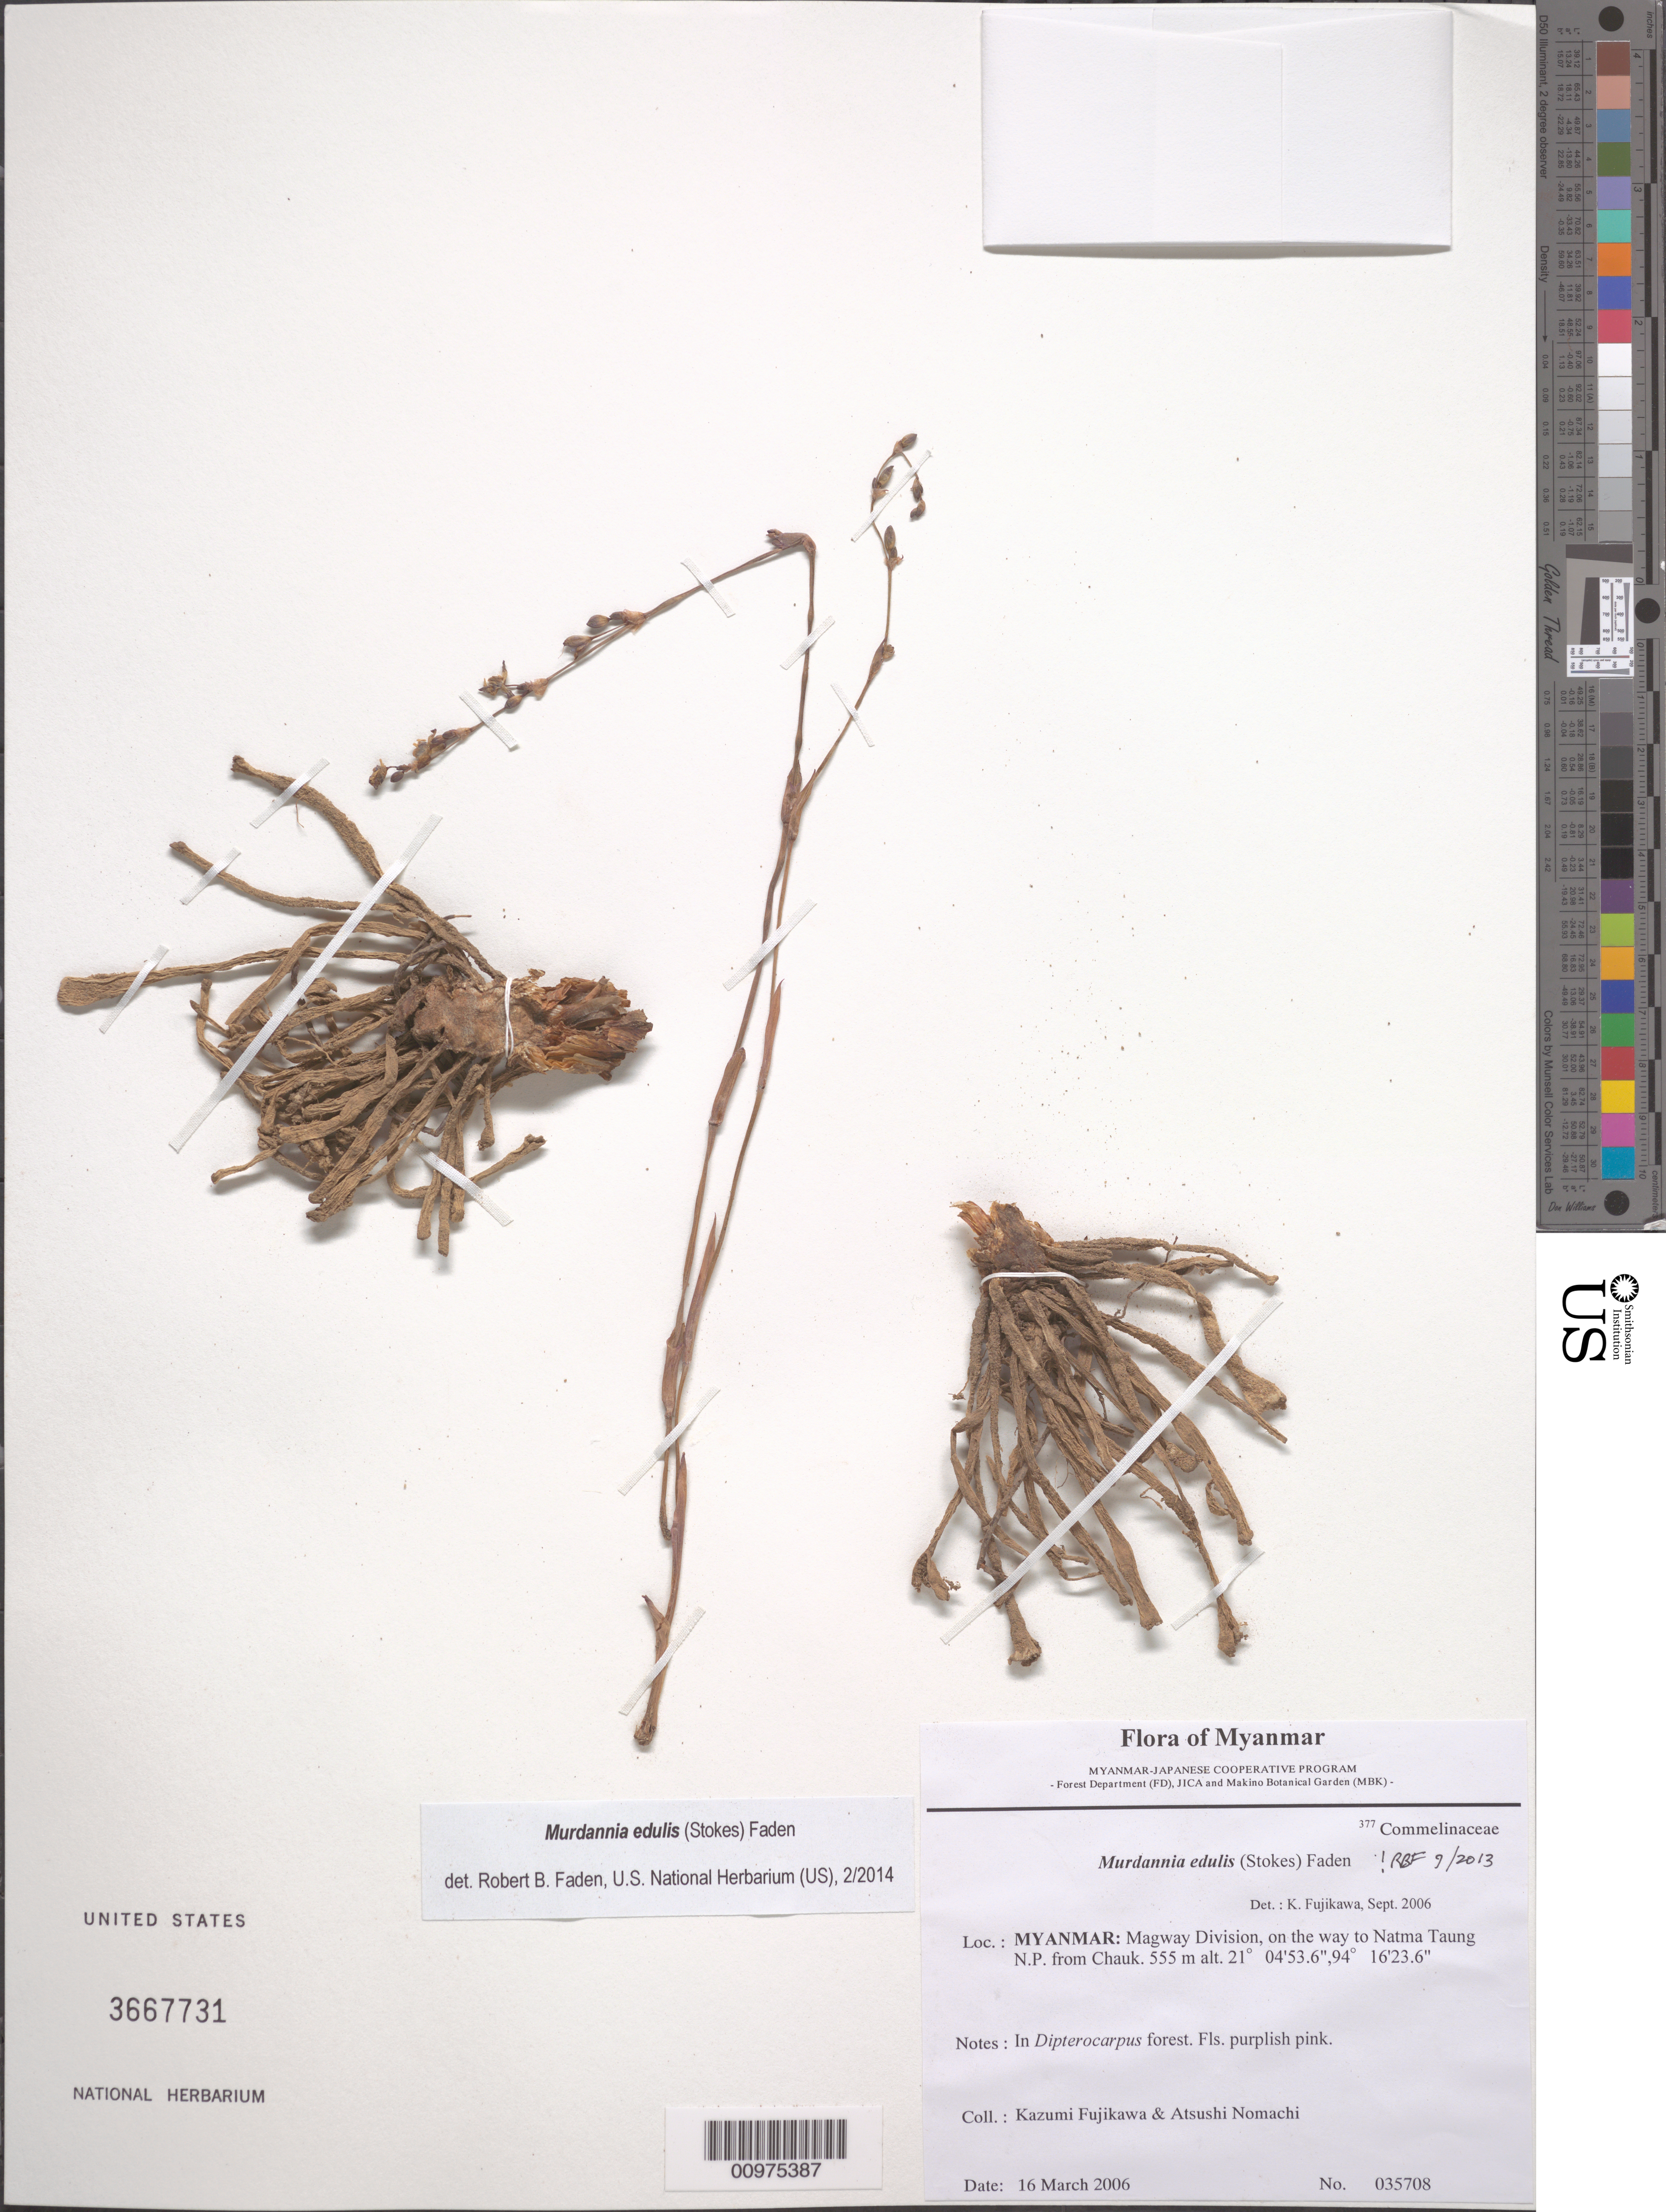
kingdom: Plantae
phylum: Tracheophyta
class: Liliopsida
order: Commelinales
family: Commelinaceae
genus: Murdannia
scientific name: Murdannia edulis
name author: (Stokes) Faden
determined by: Faden, Robert B., (US), Smithsonian Institution - National Museum of Natural History (UNITED STATES)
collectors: K. Fujikawa & A. Nomachi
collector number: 035708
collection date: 2006-03-16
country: Myanmar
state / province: Magway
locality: on the way to Natma Taung N.P. from Chauk.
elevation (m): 555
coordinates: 21 4 53.6, 94 16 23.6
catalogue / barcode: US 3667731